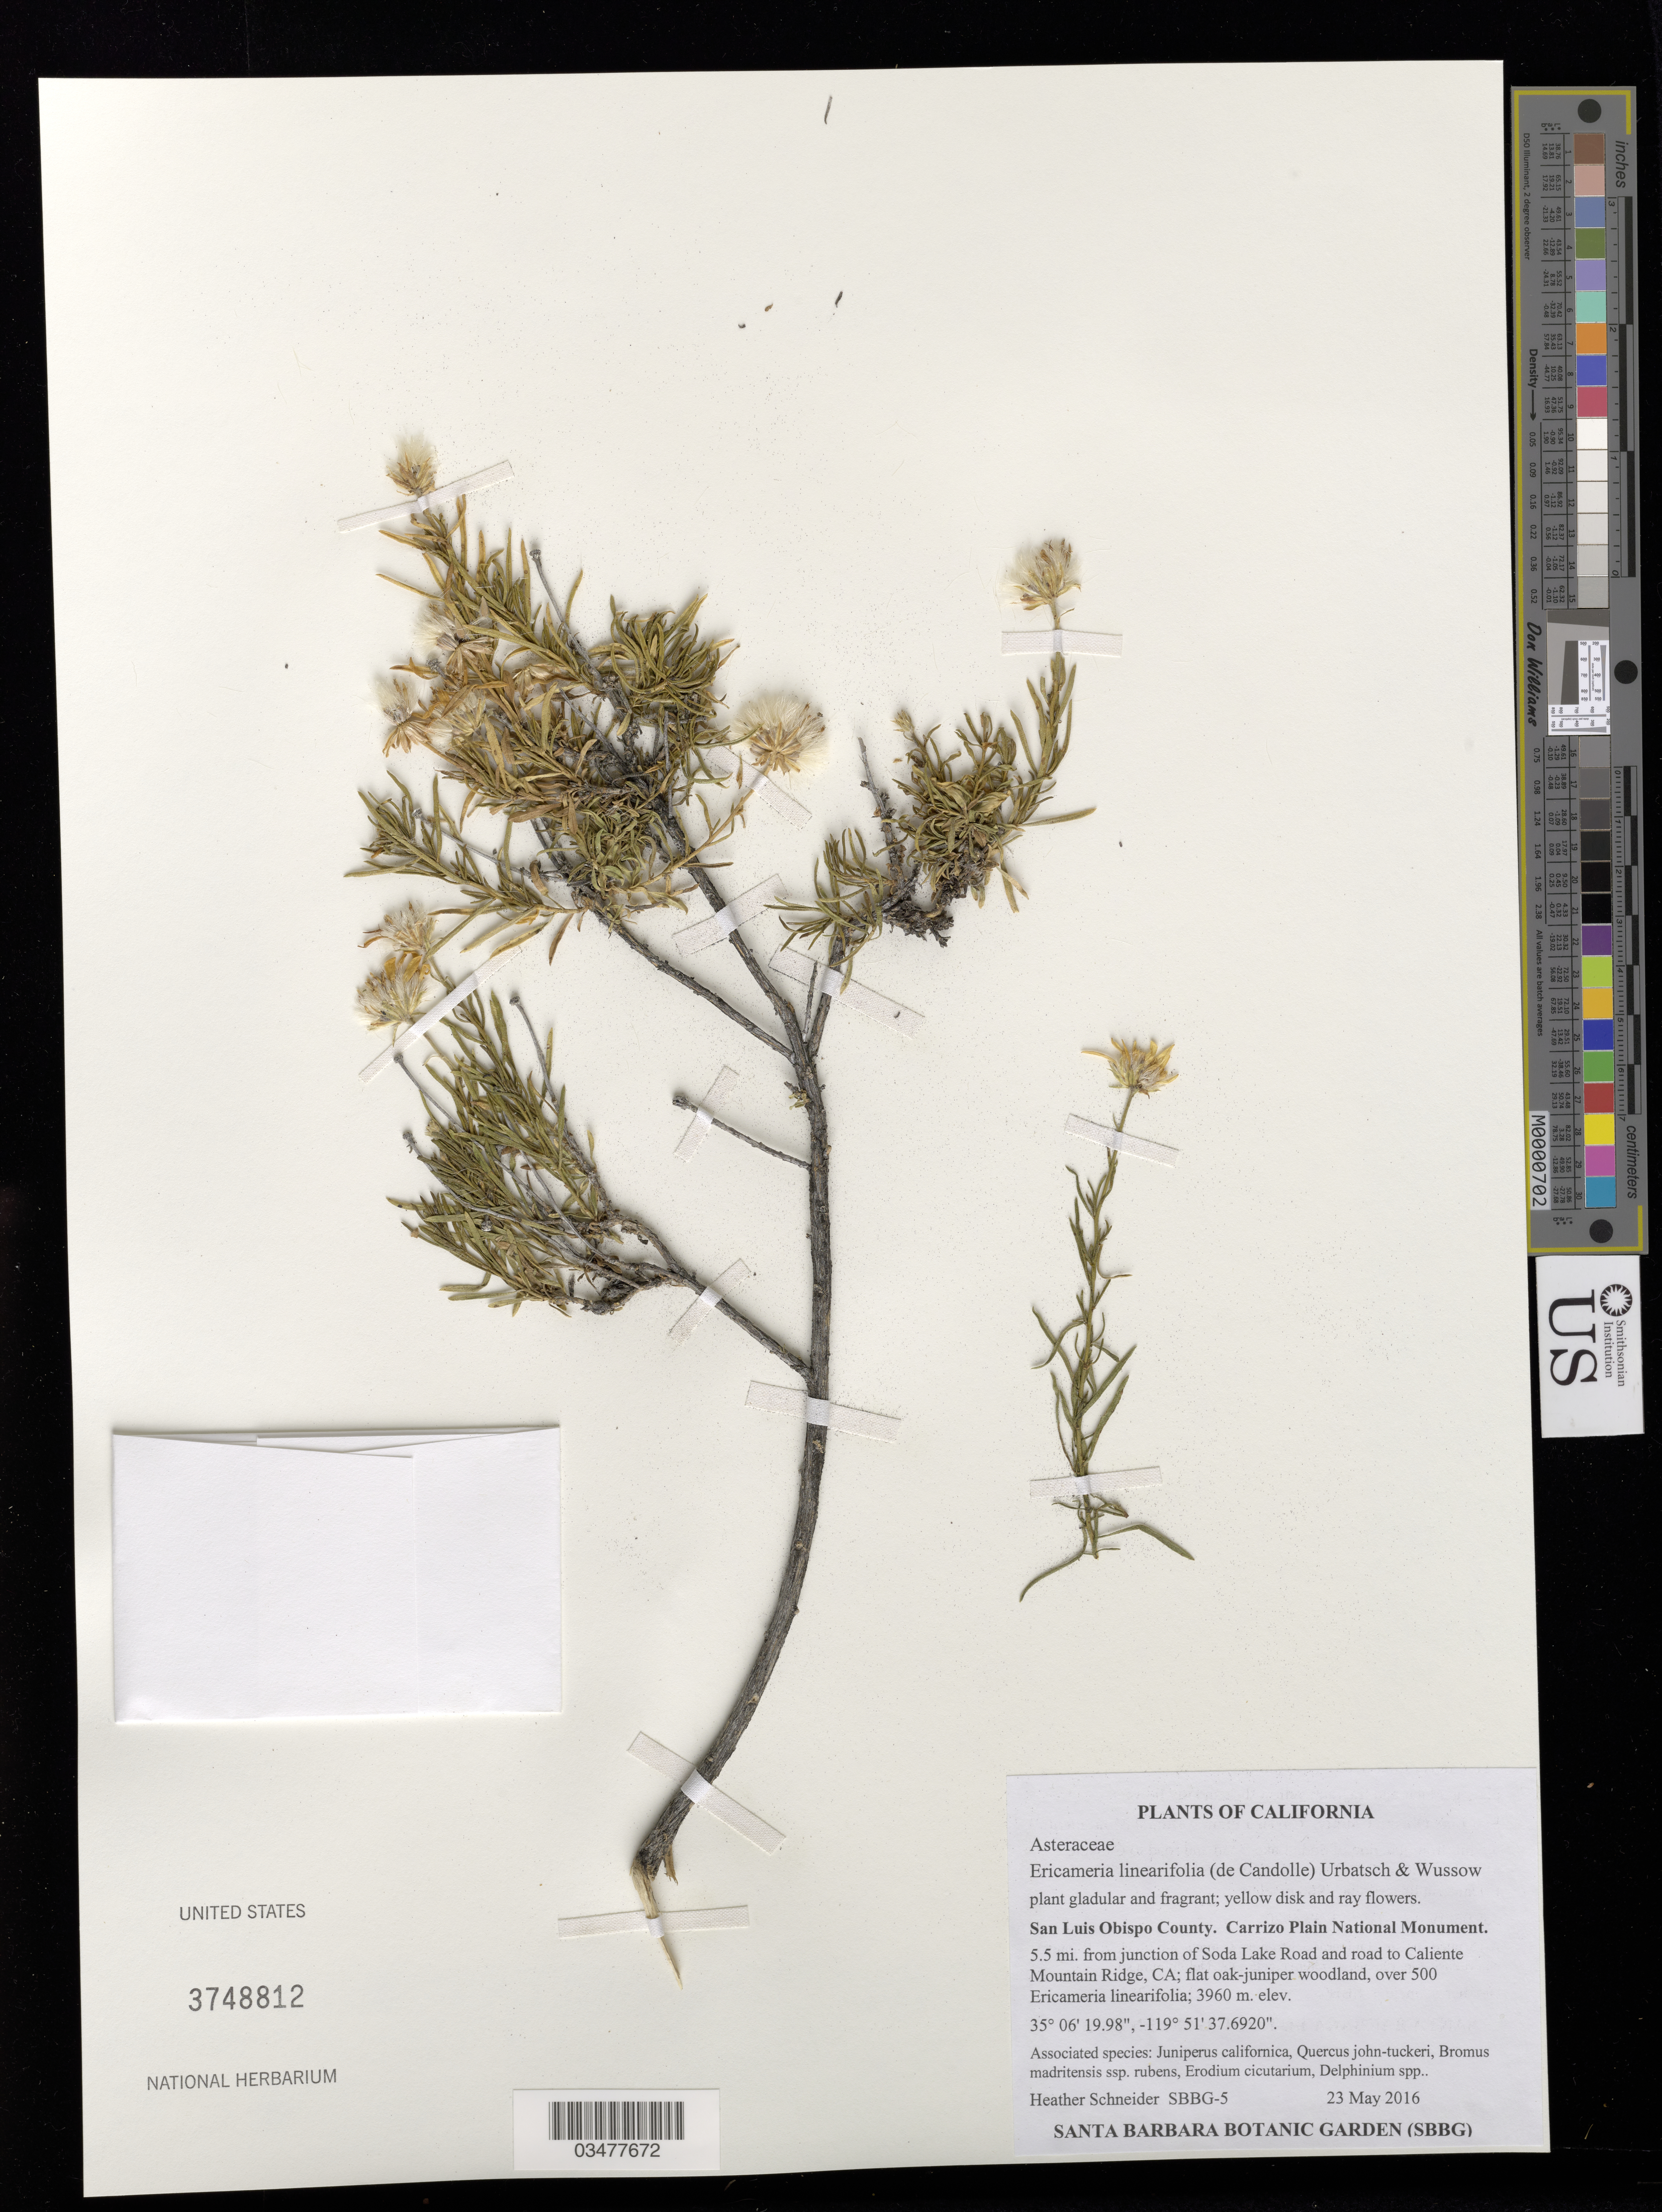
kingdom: Plantae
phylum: Tracheophyta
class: Magnoliopsida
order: Asterales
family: Asteraceae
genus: Ericameria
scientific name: Ericameria linearifolia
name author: (DC.) Urbatsch & Wussow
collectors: H. Schneider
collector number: SBBG-5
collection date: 2016-05-23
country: United States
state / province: California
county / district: San Luis Obispo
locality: Carrizo Plain National Monument. 5.5 mi. from jct of Soda Lake Rd and road to Caliente Mountain Ridge.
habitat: Flat oak-juniper woodland. With Juniperus californica, Erodium cicutarium, Delphinium sp., etc.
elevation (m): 3960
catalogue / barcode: US 3748812